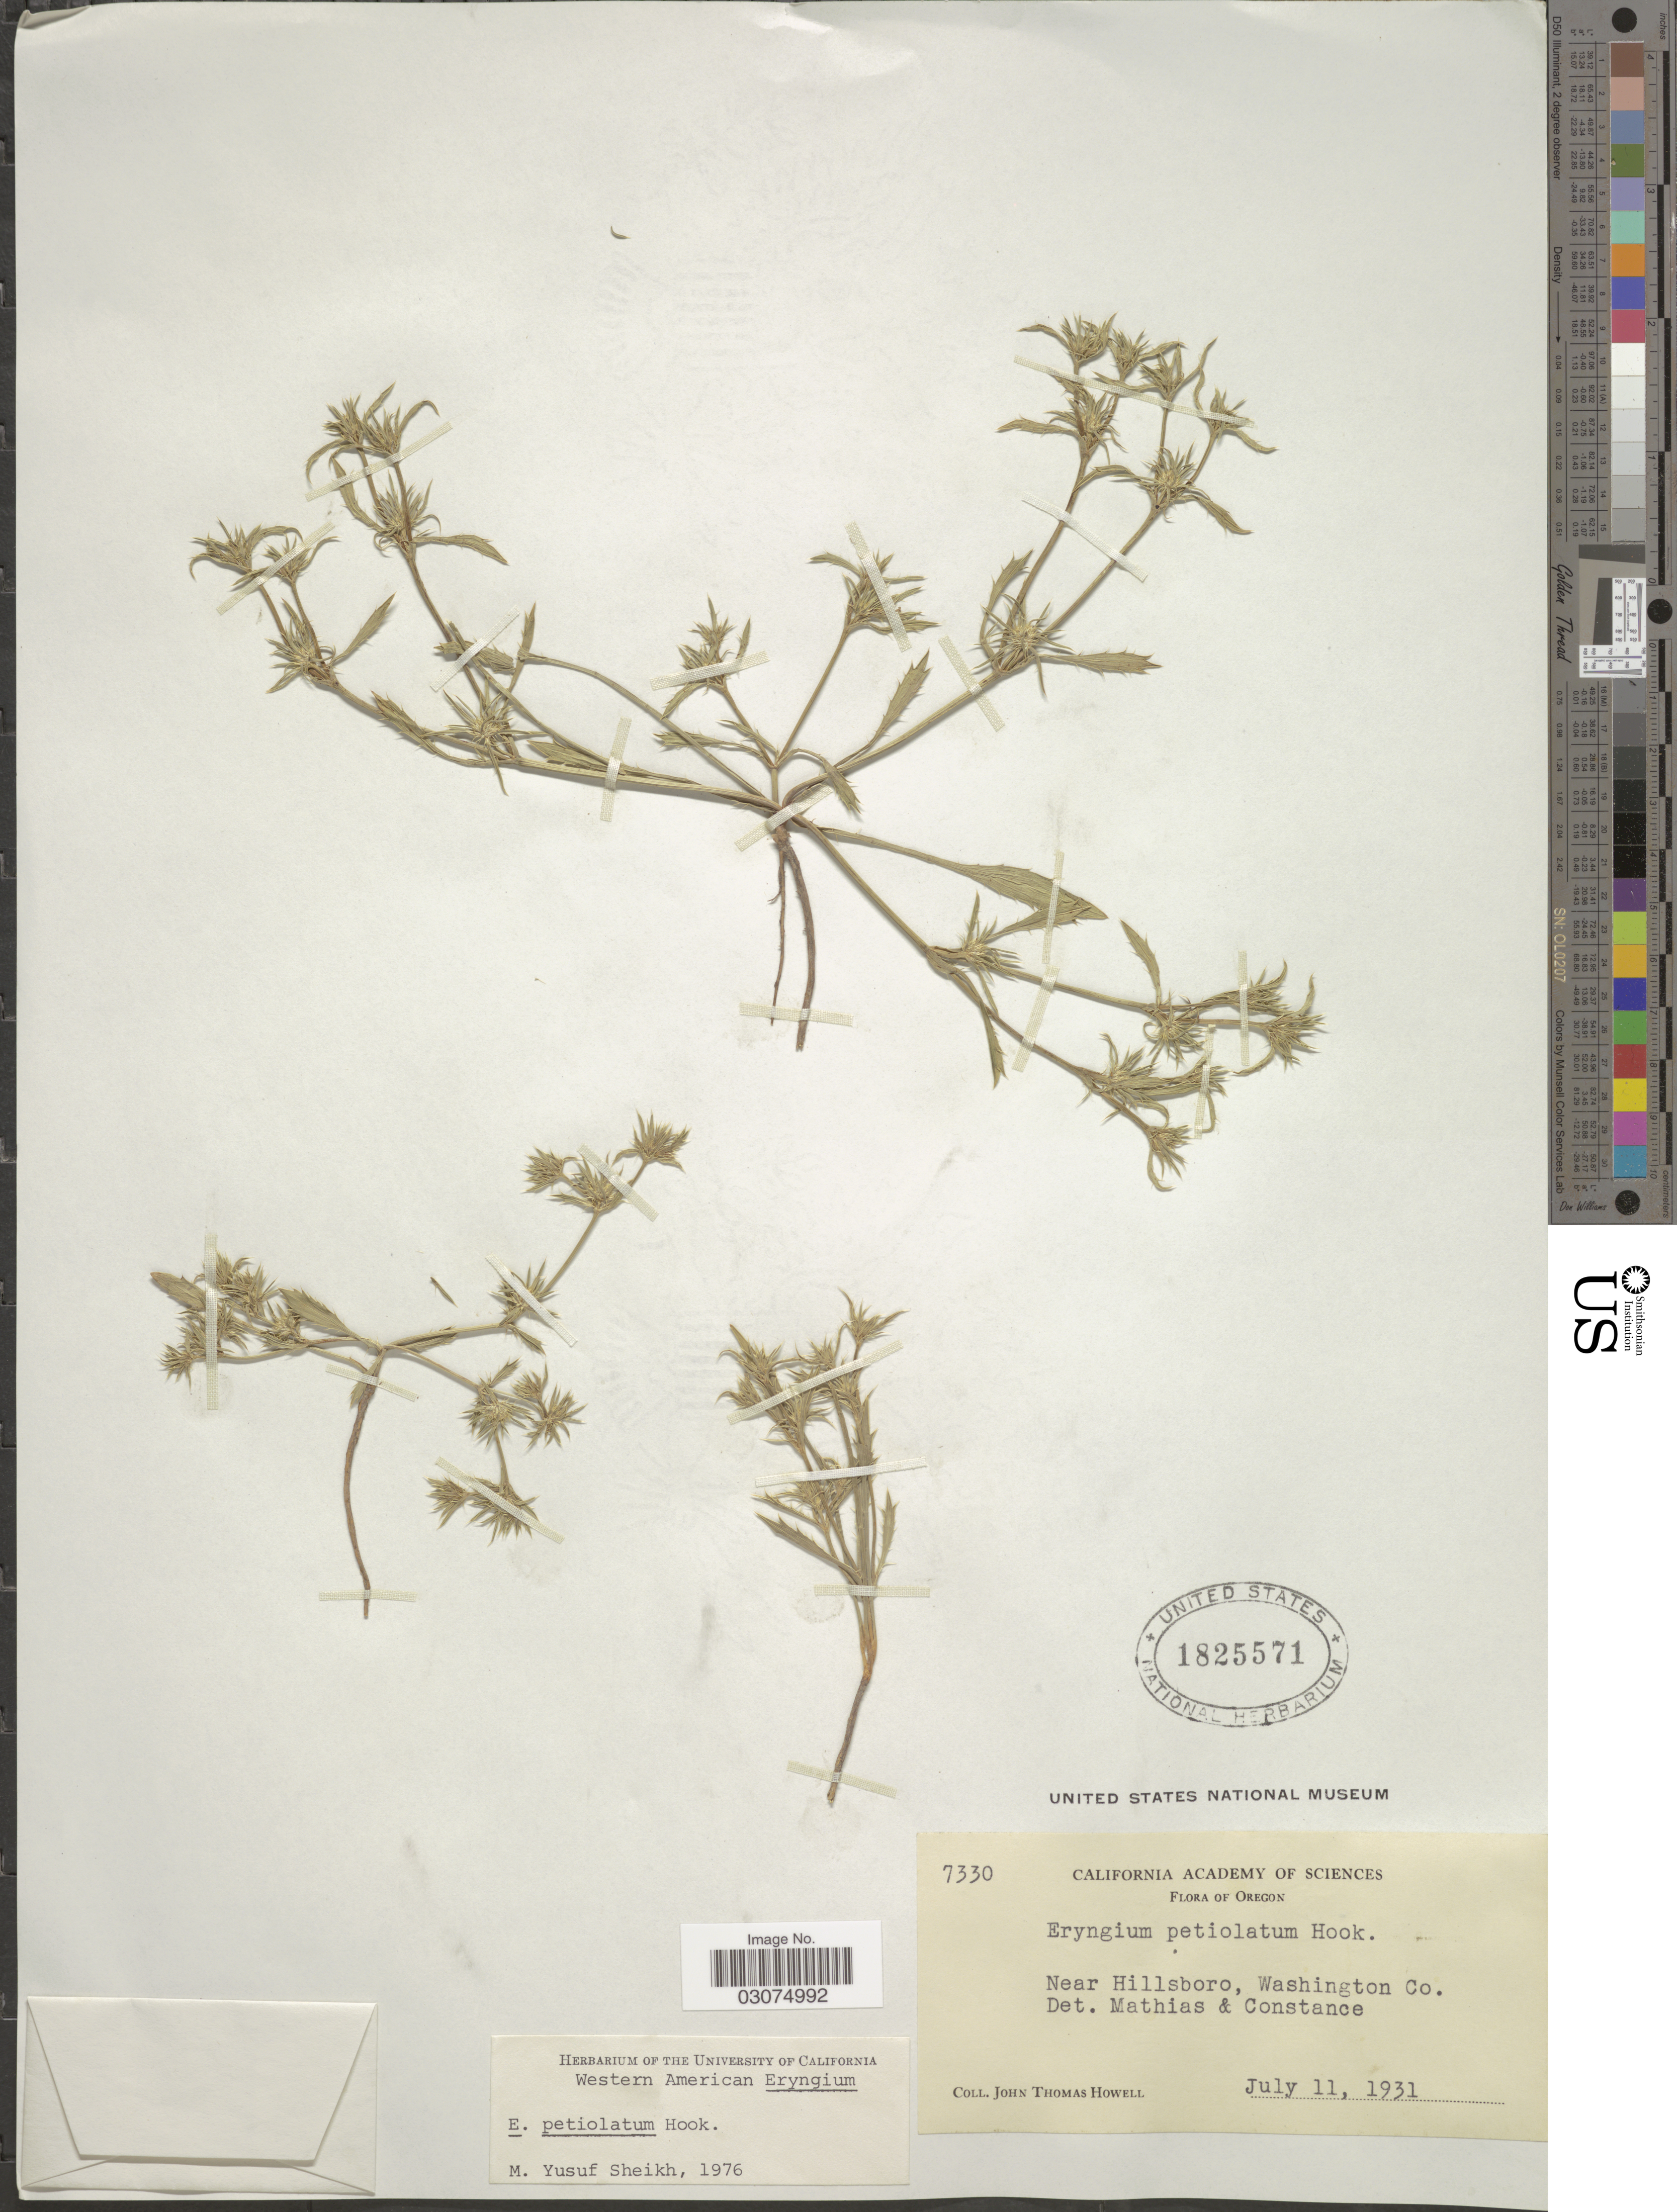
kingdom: Plantae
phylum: Tracheophyta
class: Magnoliopsida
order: Apiales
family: Apiaceae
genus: Eryngium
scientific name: Eryngium petiolatum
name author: Hook.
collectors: J. T. Howell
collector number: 7330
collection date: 1931-07-11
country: United States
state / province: Oregon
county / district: Washington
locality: Near Hillsboro, Washington Co.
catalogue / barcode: US 1825571